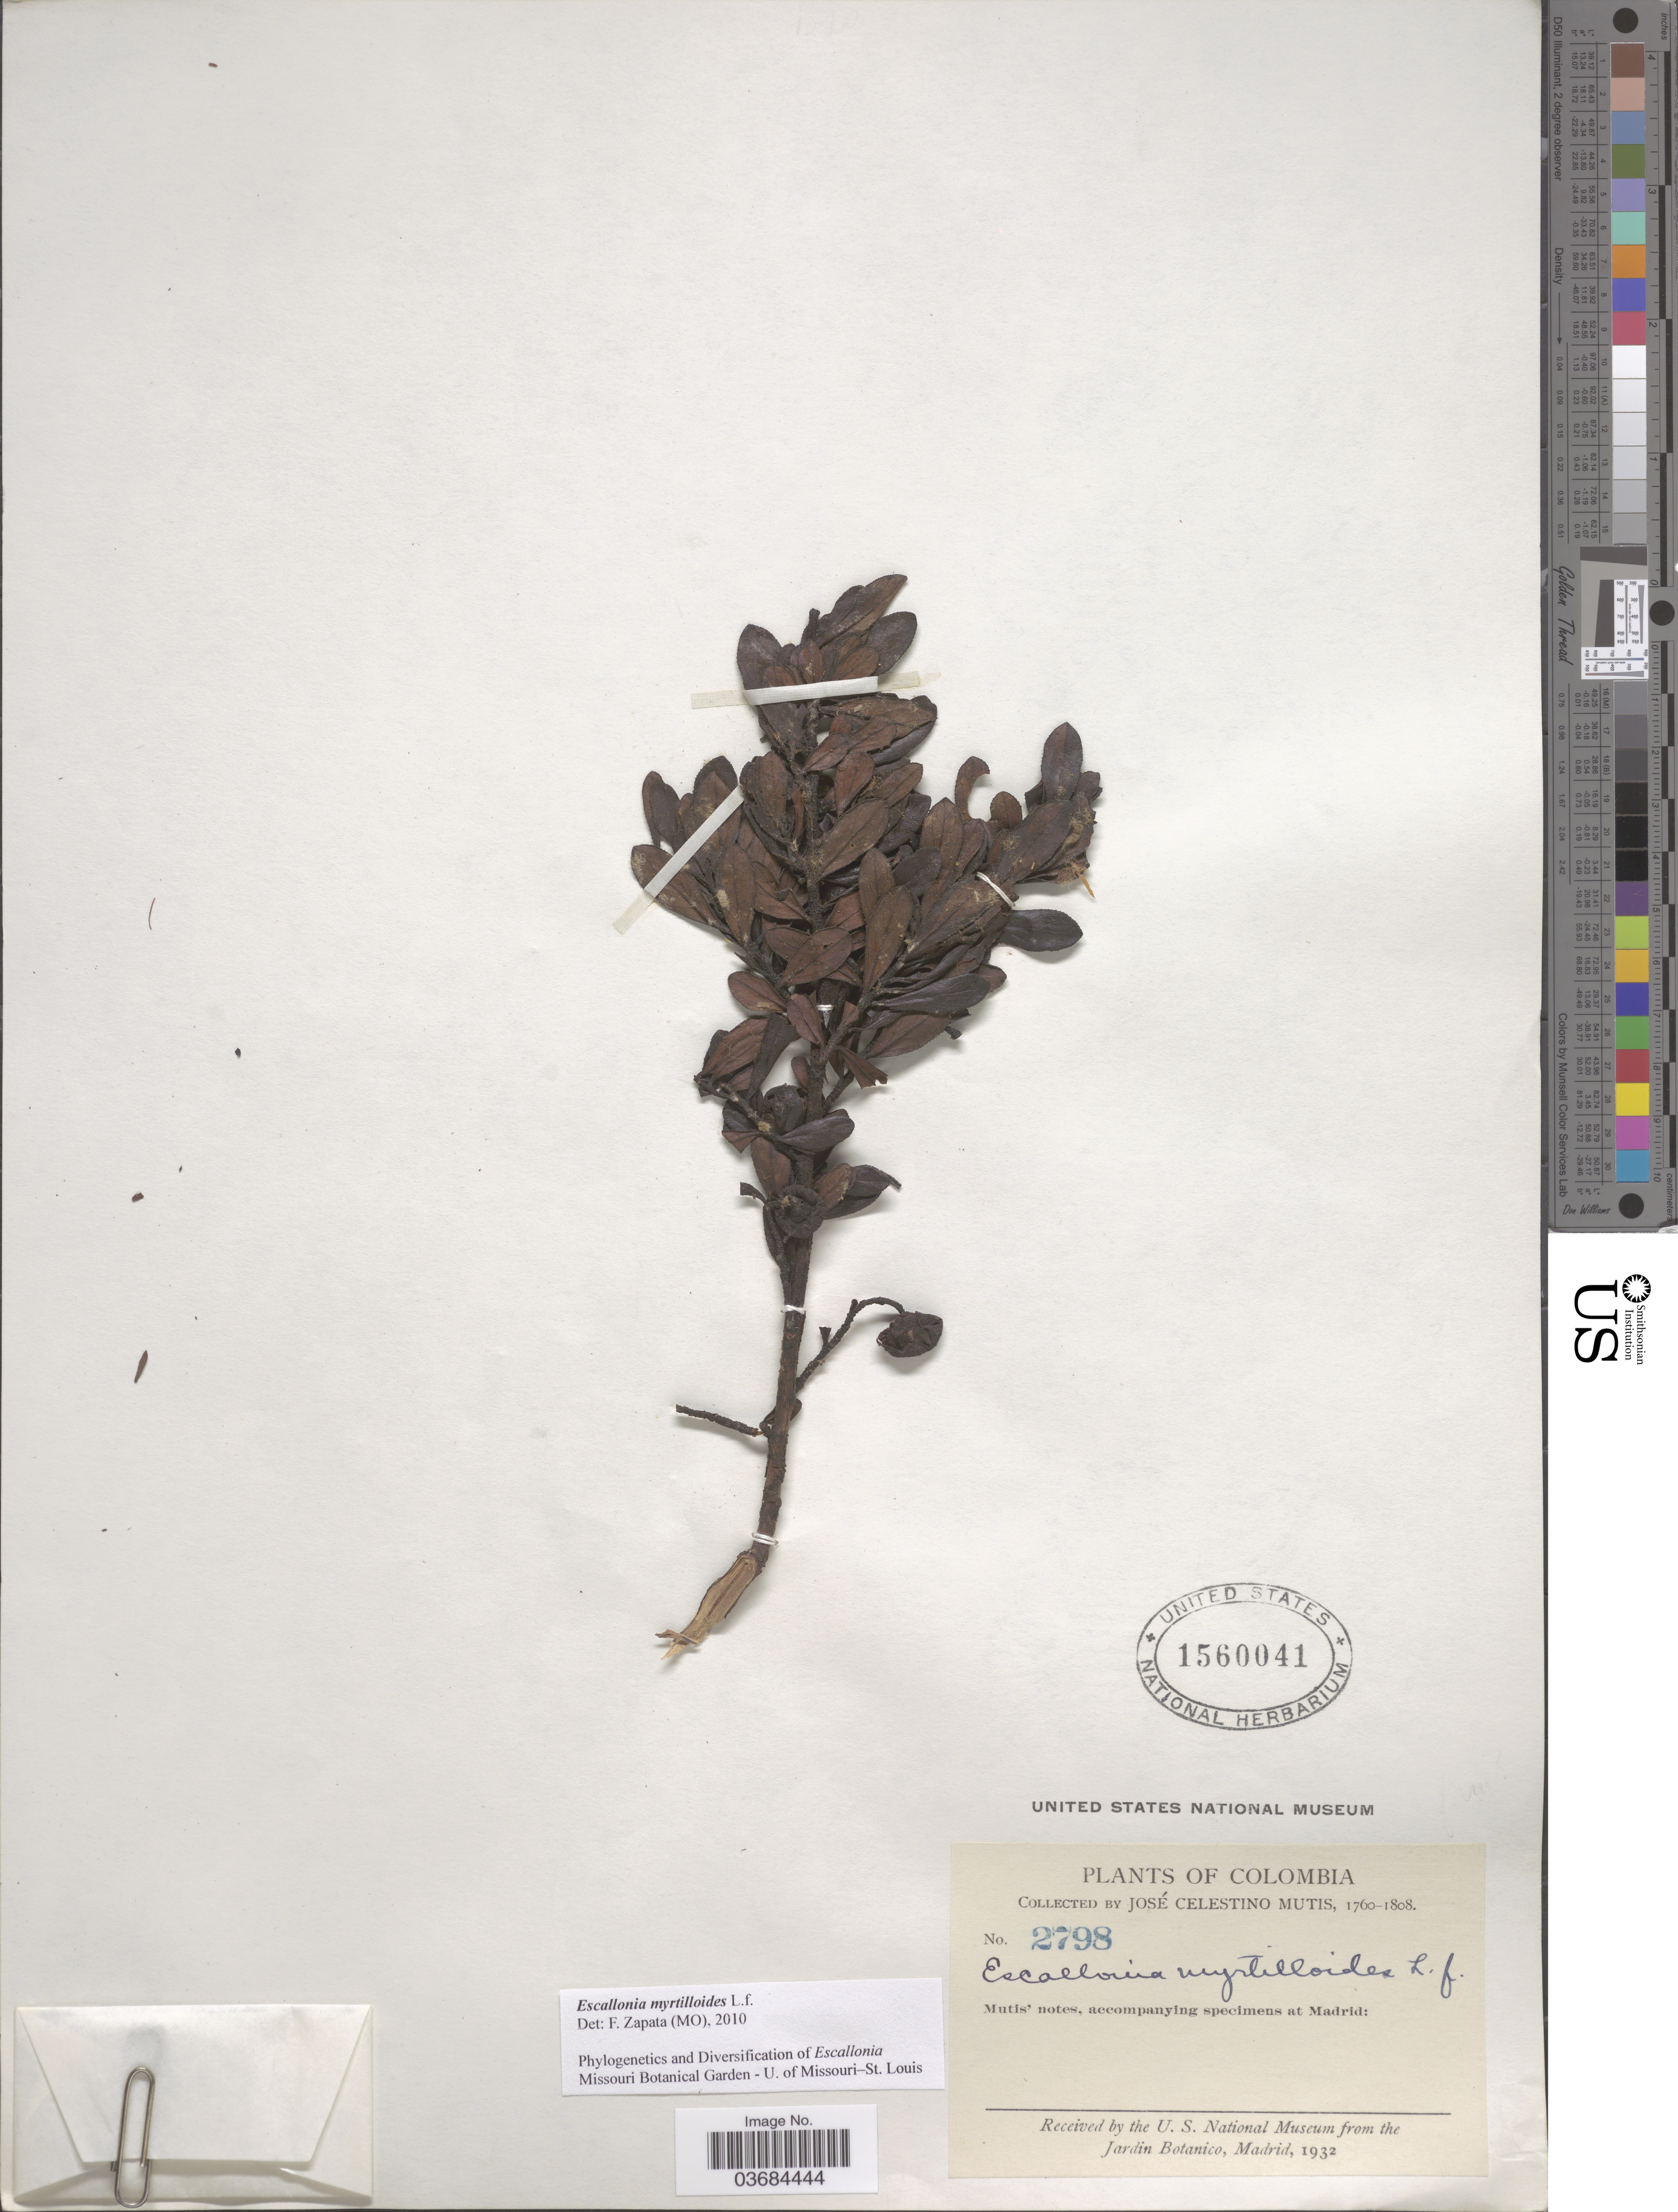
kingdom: Plantae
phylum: Tracheophyta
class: Magnoliopsida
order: Escalloniales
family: Escalloniaceae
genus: Escallonia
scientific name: Escallonia myrtilloides var. myrtilloides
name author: L. f.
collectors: J. C. B. Mutis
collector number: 2798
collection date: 1760/1808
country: Colombia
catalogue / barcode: US 1560041